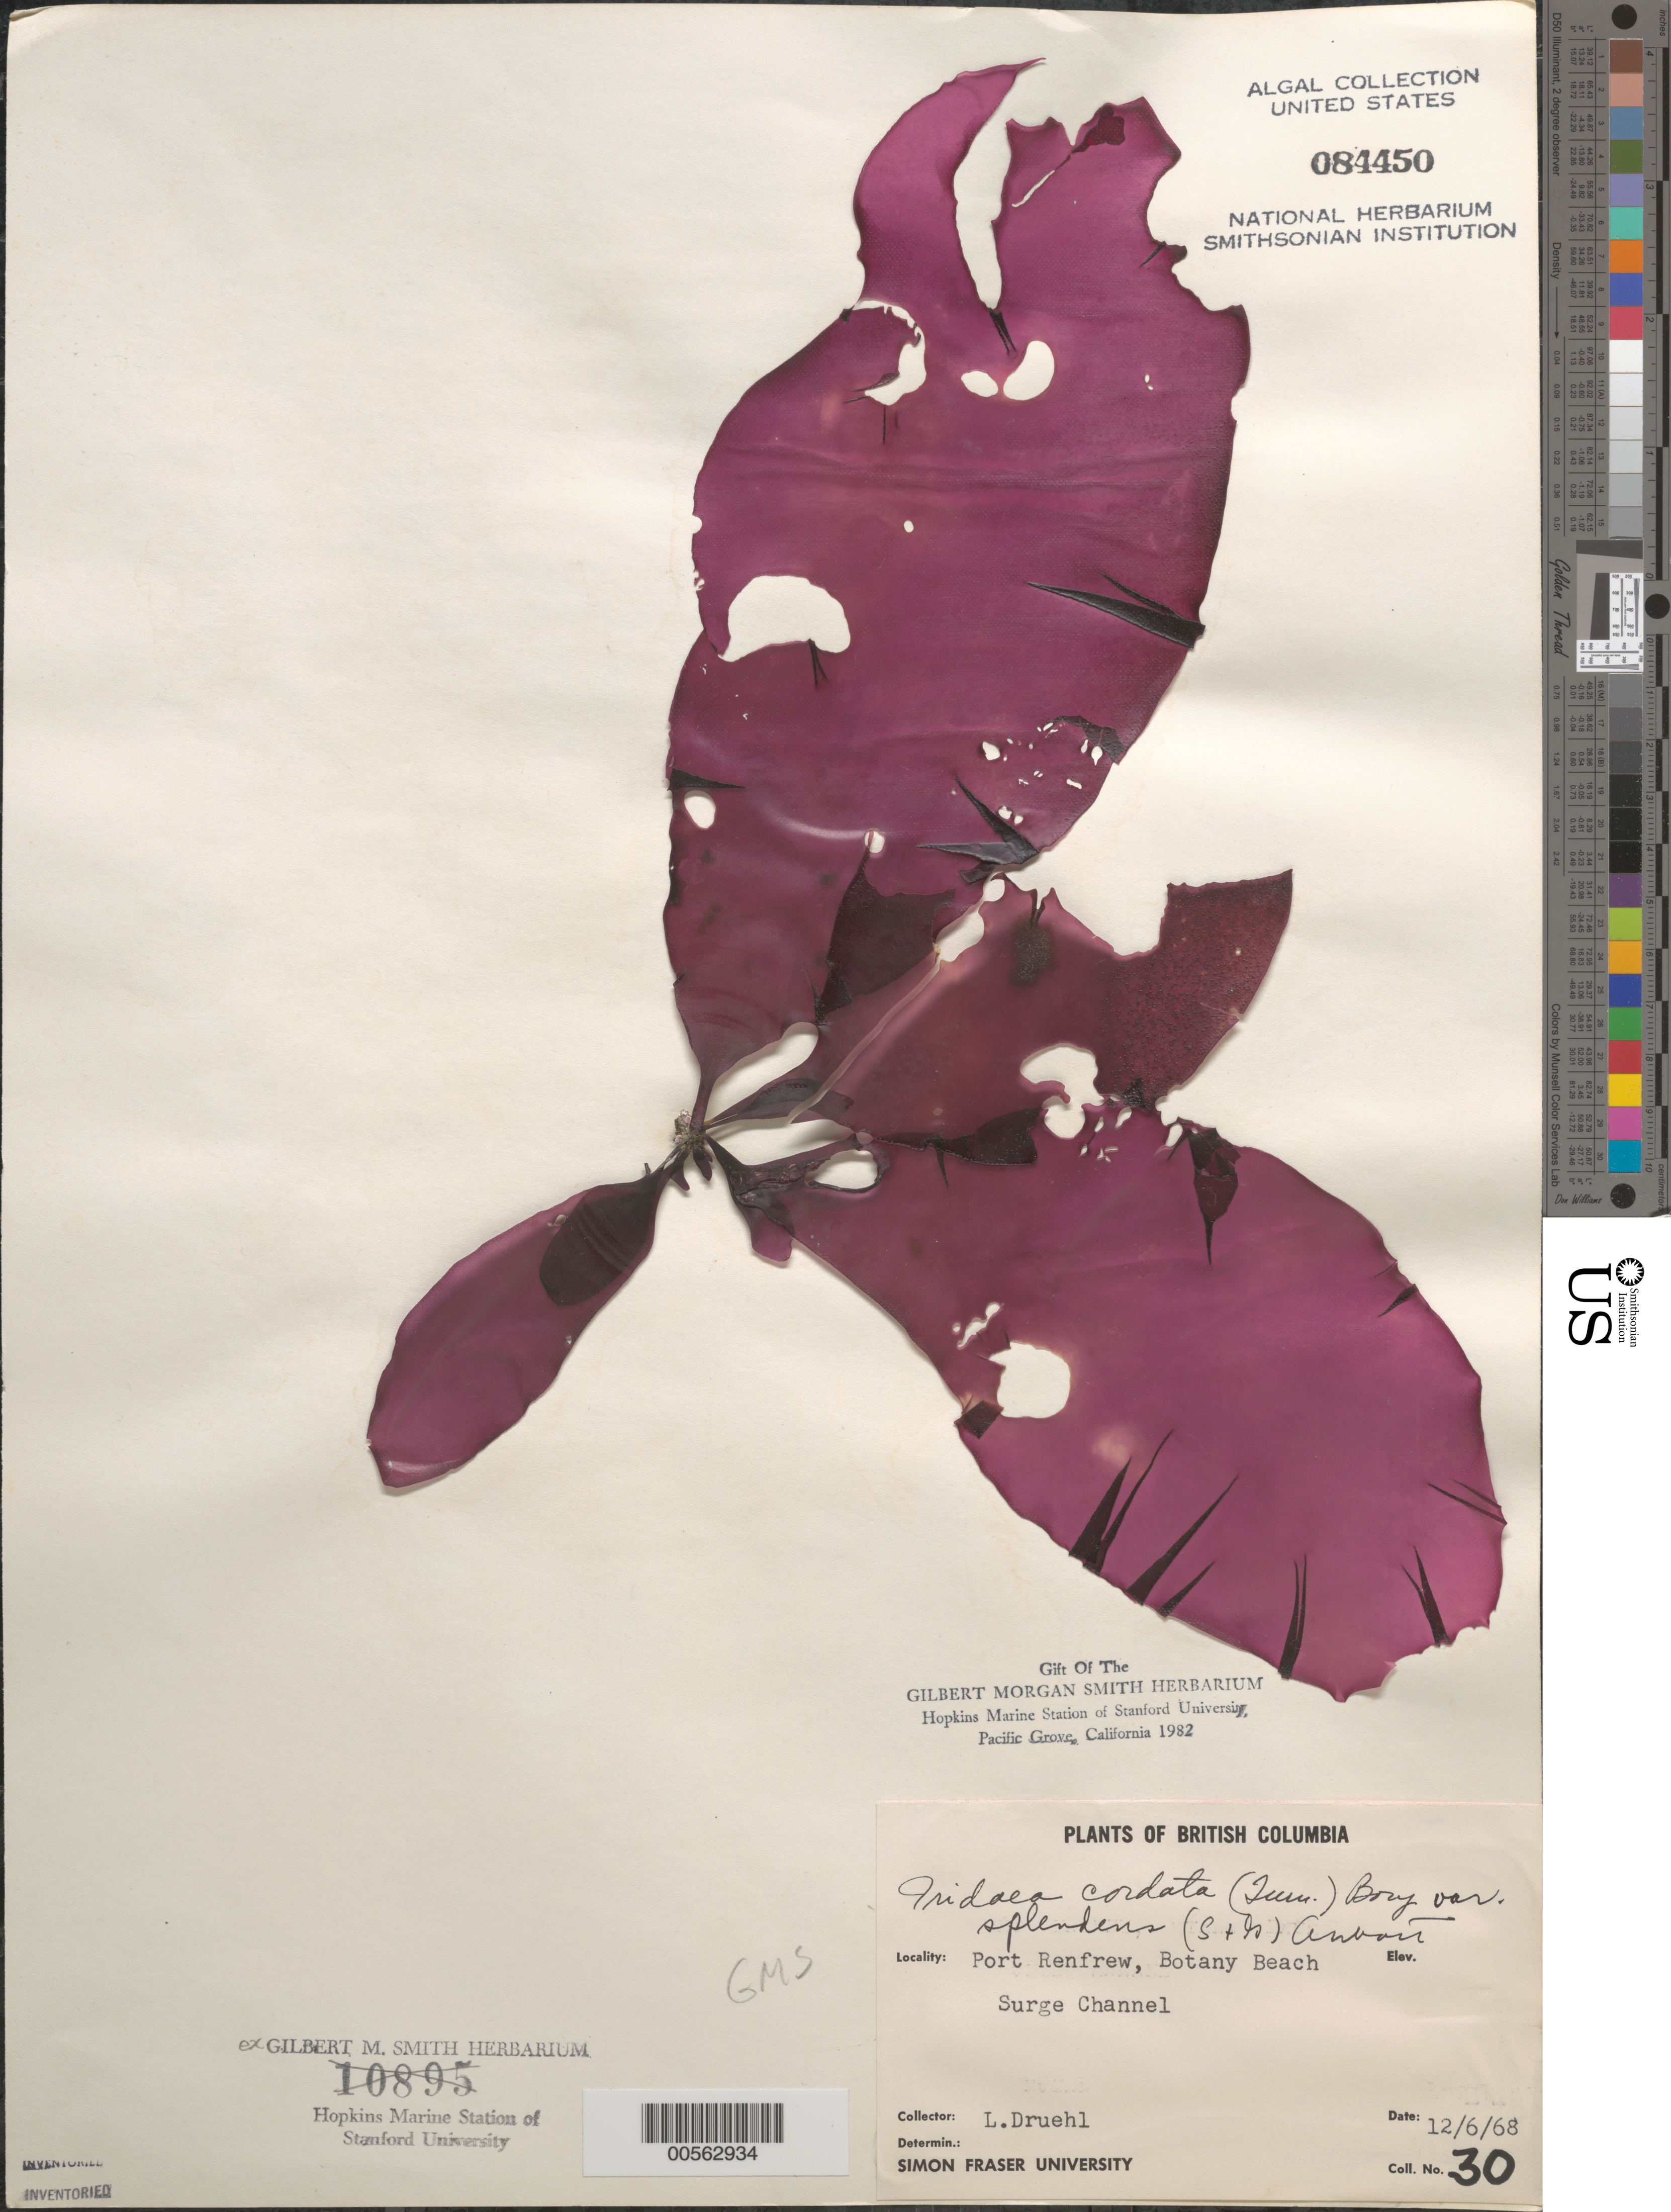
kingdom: Plantae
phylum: Rhodophyta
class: Florideophyceae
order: Gigartinales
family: Gigartinaceae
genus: Iridaea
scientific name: Iridaea cordata var. splendens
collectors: L. Druehl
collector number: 30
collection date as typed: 06 Dec 1968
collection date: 1968-12-06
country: Canada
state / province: British Columbia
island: Vancouver Island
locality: Port Renfrew, Botany Beach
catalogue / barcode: US 84450